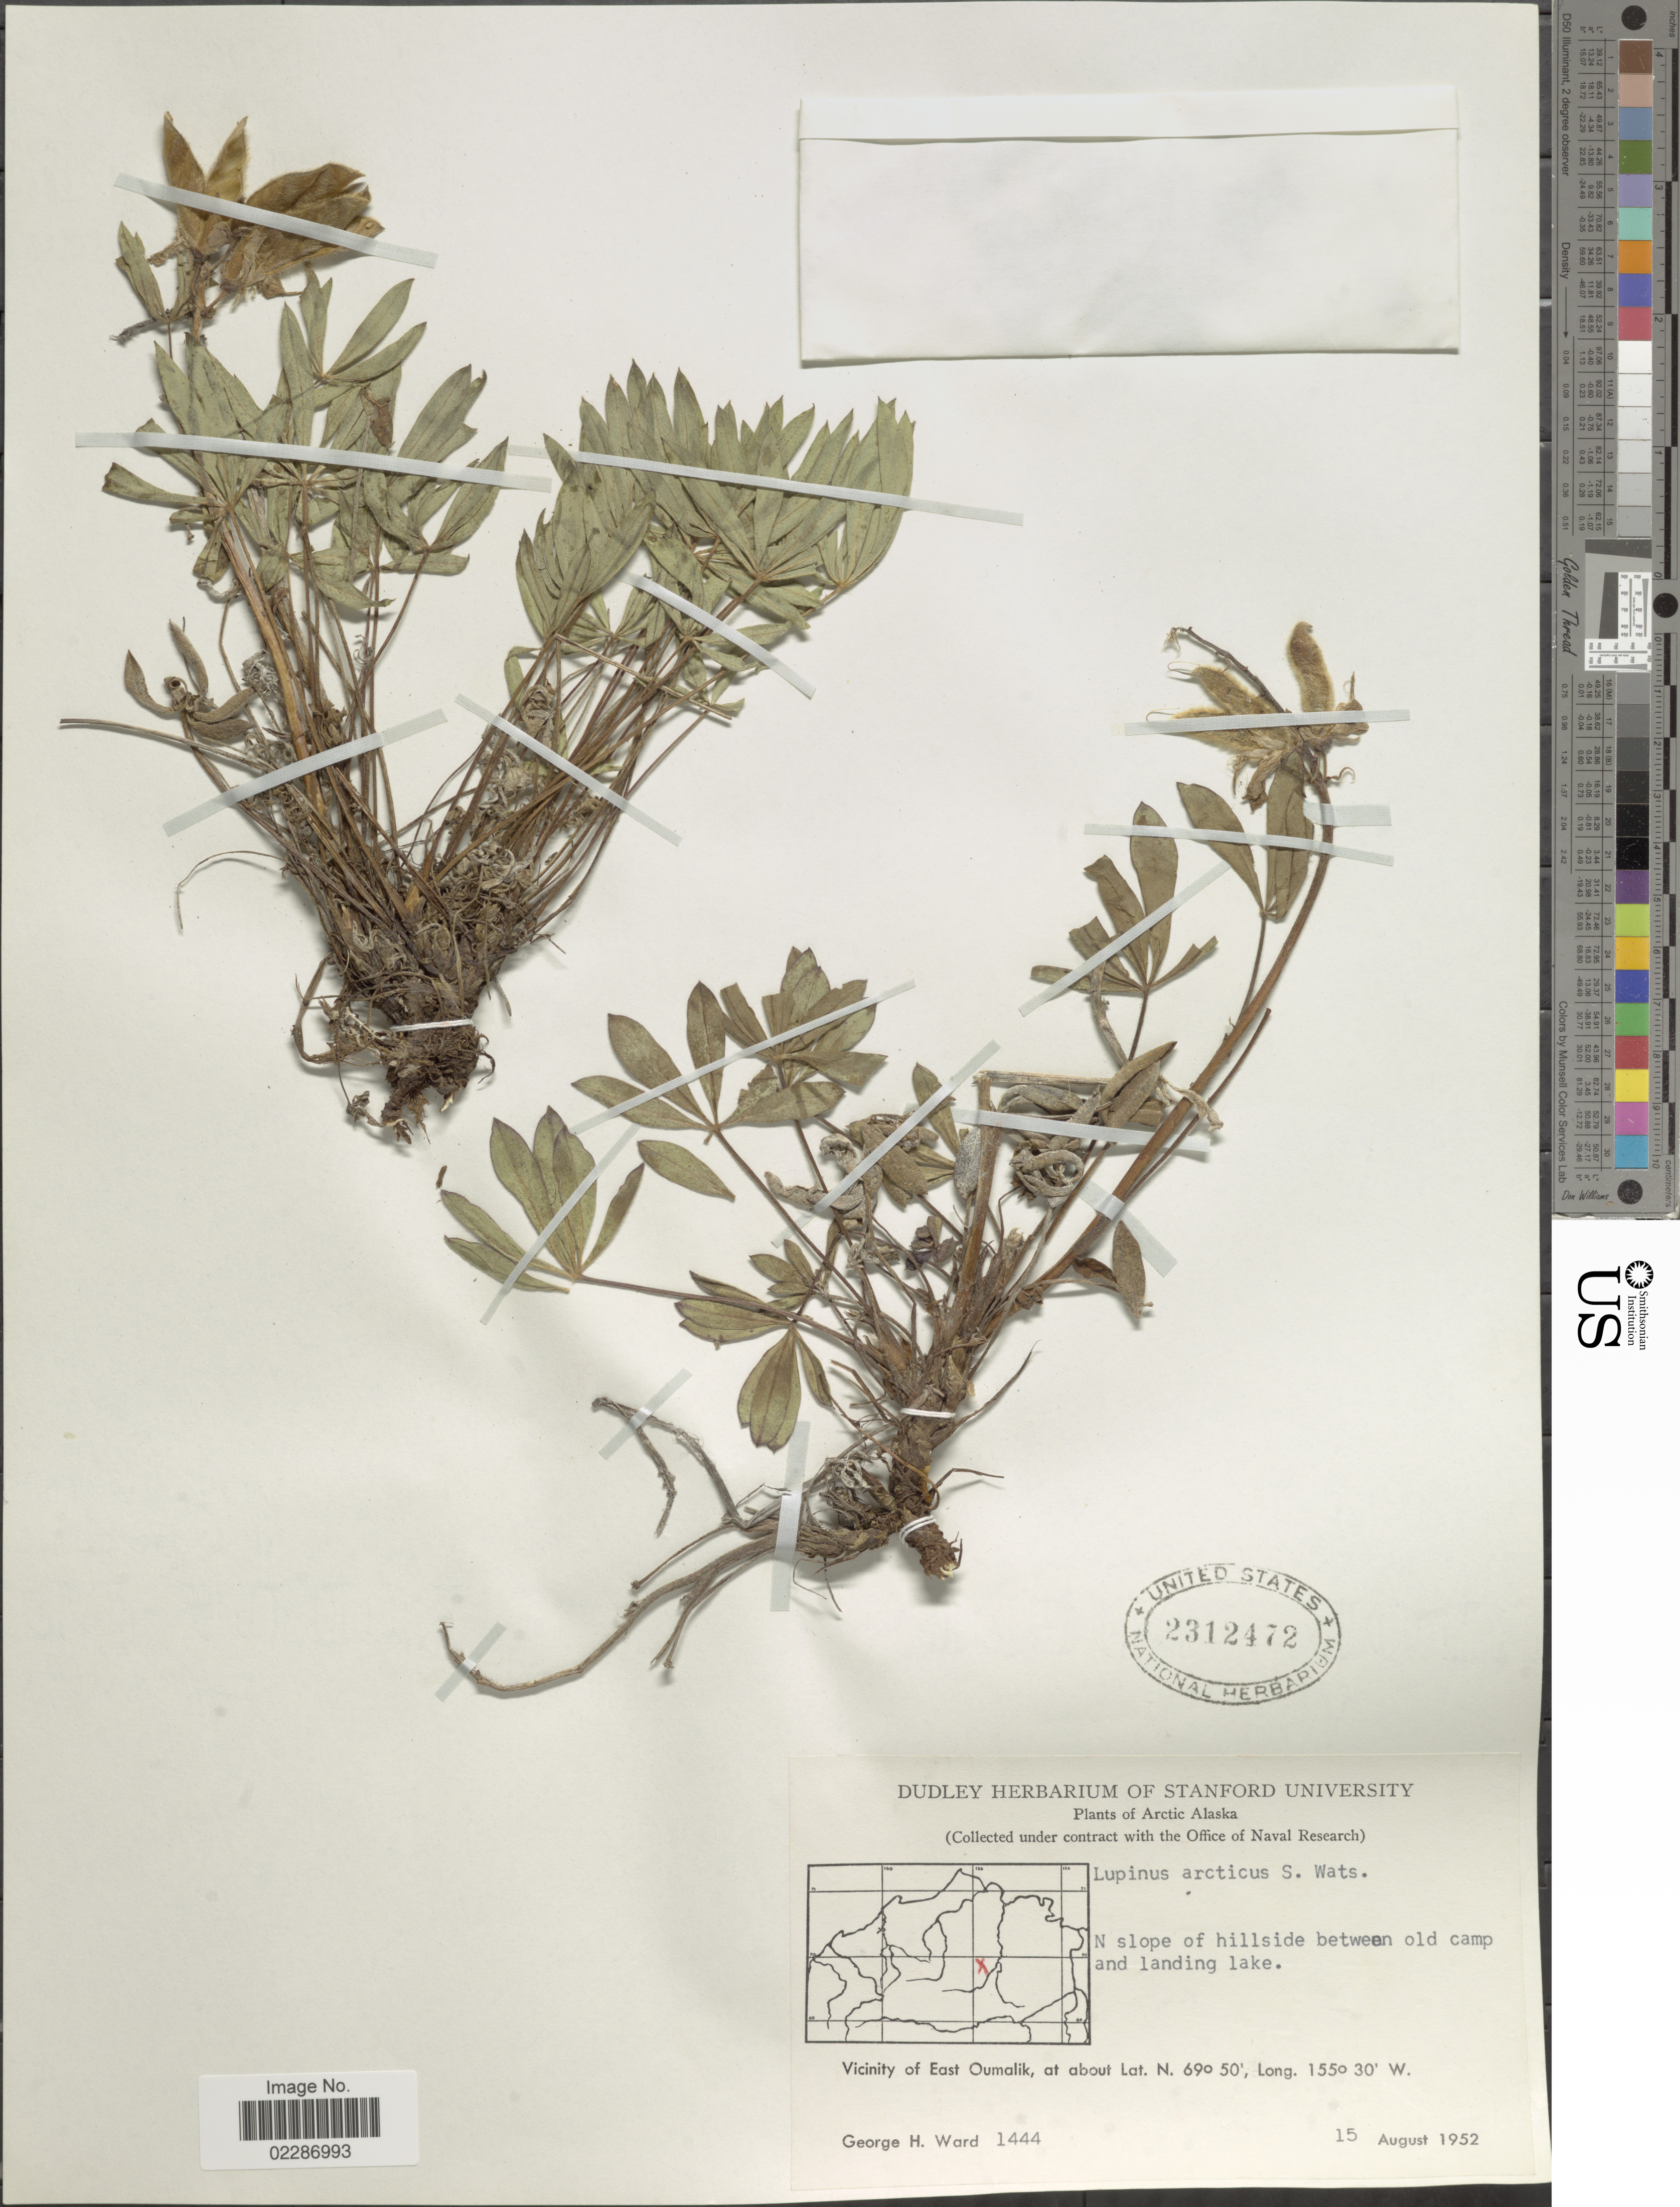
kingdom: Plantae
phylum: Tracheophyta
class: Magnoliopsida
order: Fabales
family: Fabaceae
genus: Lupinus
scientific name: Lupinus arcticus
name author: S. Watson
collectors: G. H. Ward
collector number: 1444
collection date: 1952-08-15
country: United States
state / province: Alaska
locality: Arctic Alaska, N slope of hillside between old camp and landing lake, Vicinity of East Oumalik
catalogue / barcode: US 2312472